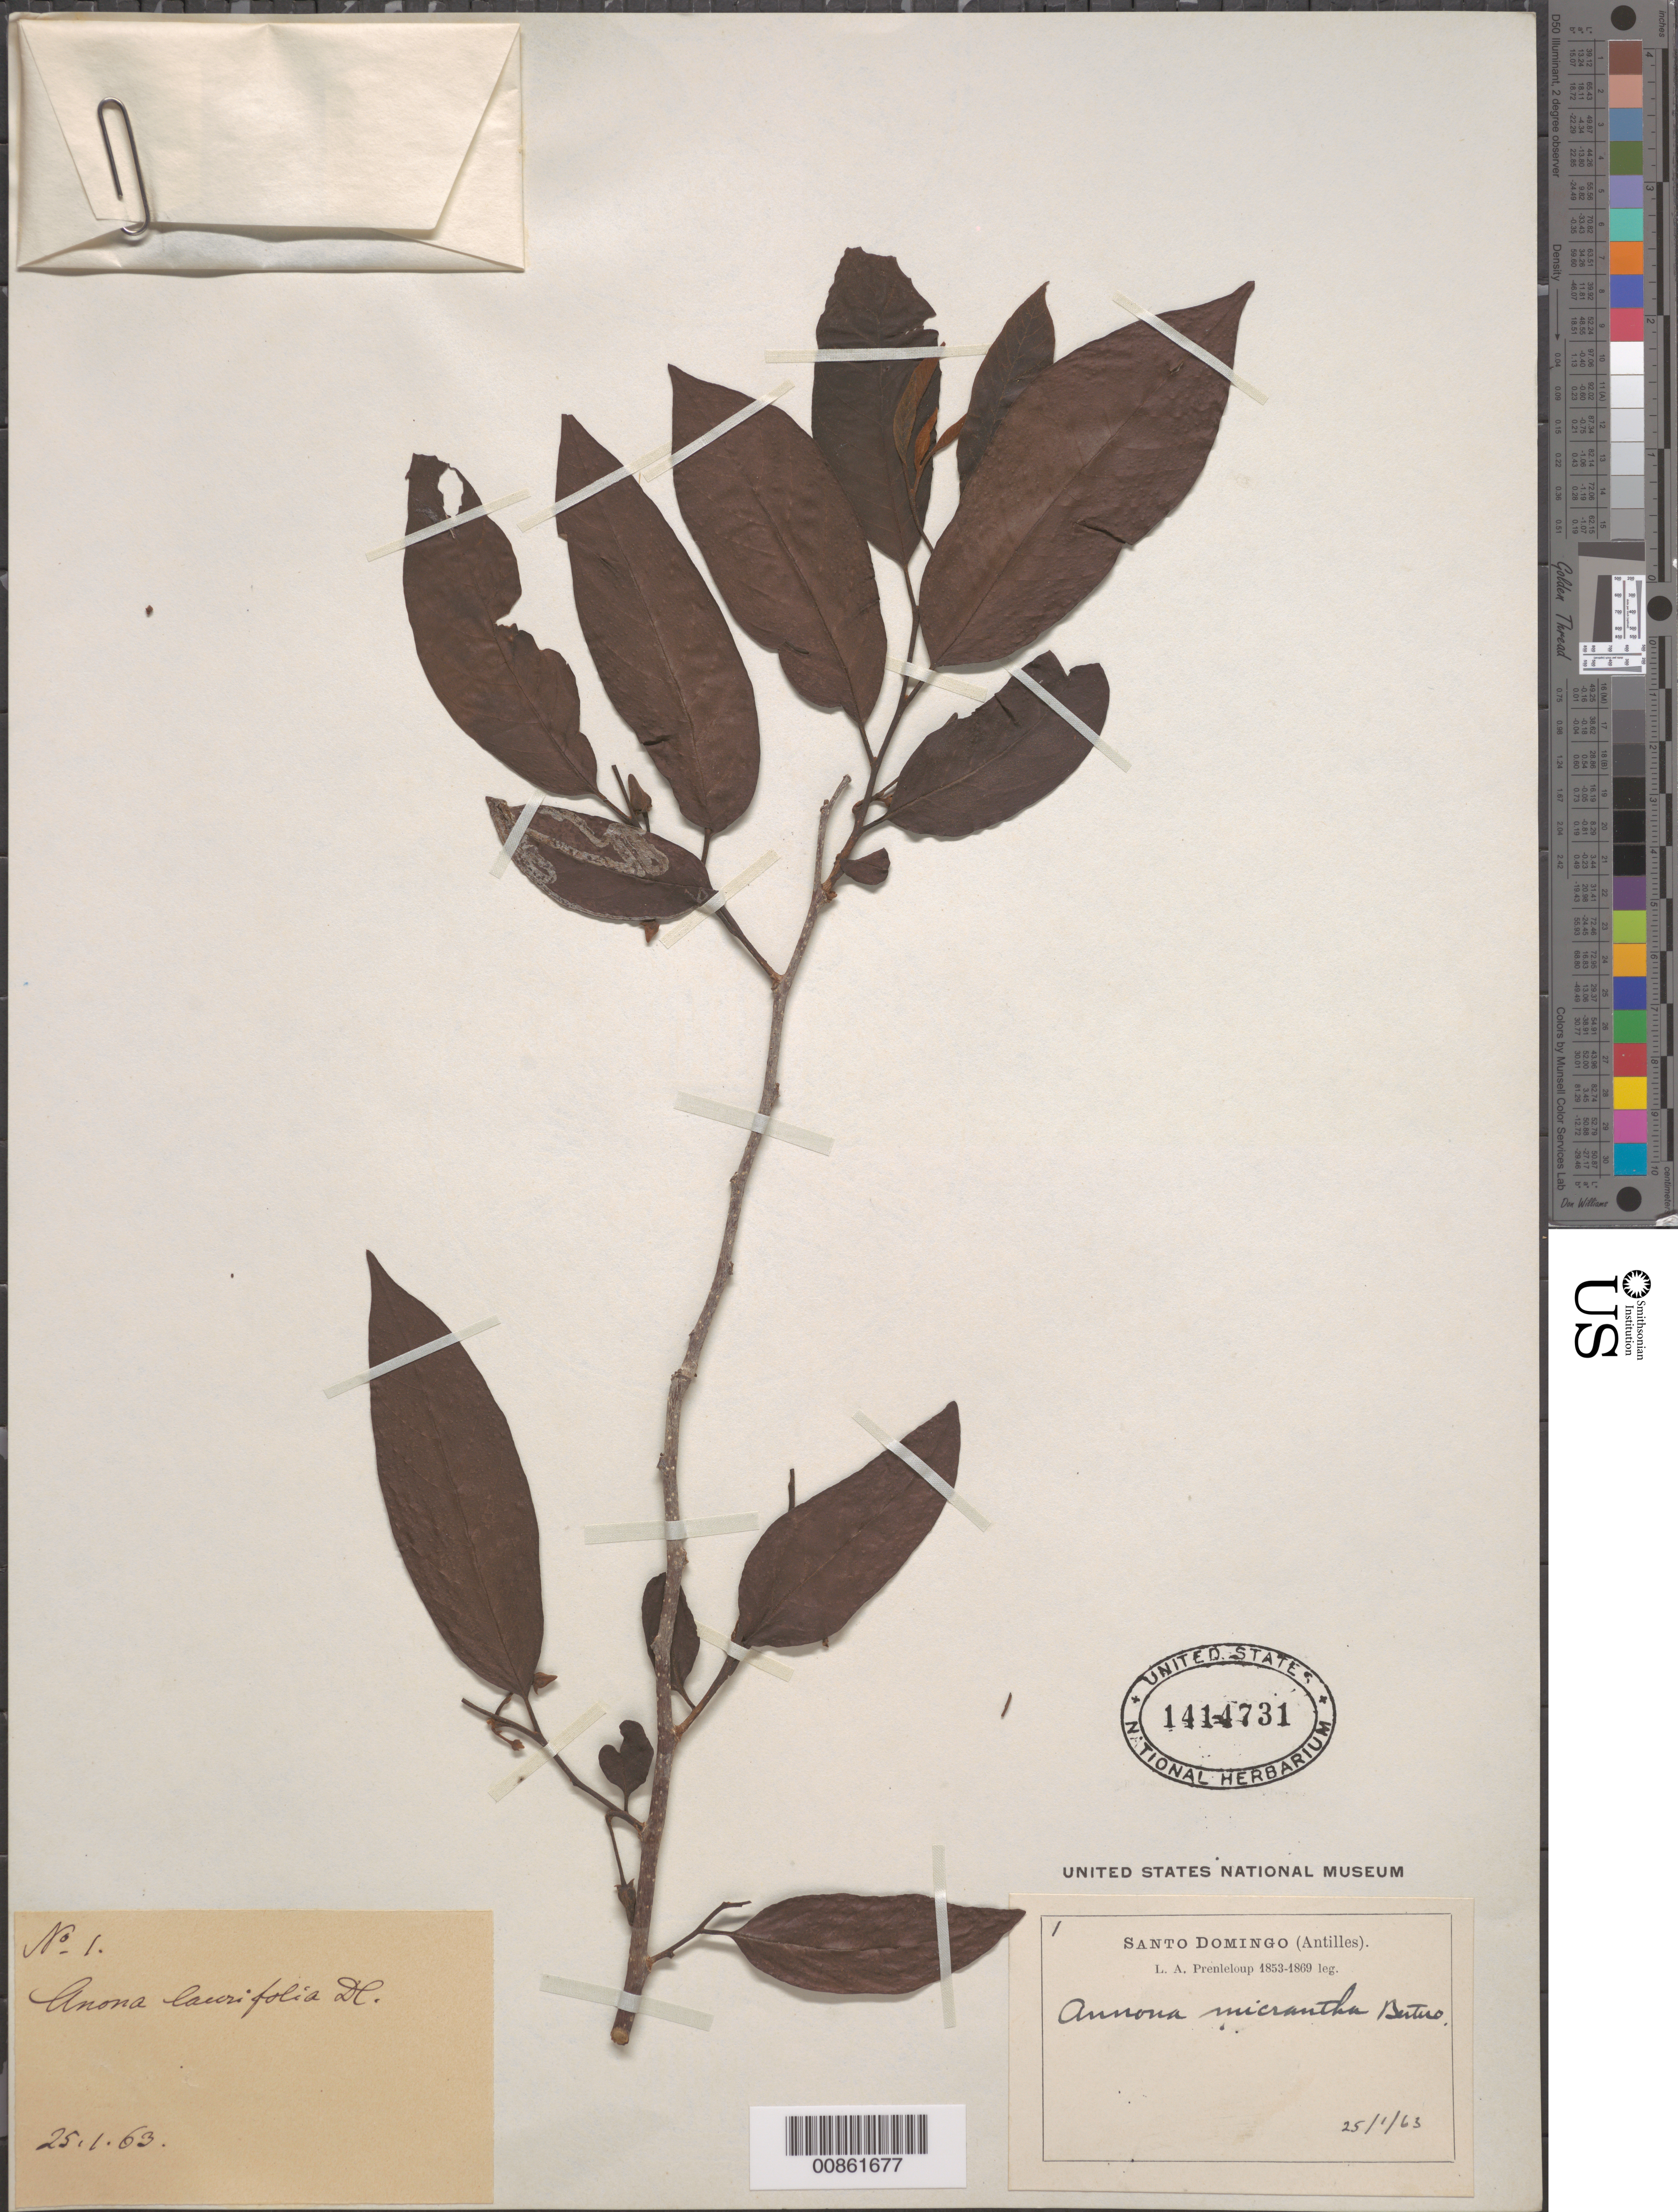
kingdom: Plantae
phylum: Tracheophyta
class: Magnoliopsida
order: Magnoliales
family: Annonaceae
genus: Annona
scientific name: Annona micrantha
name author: Bertero ex Spreng.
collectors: L. Prenleloup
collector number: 1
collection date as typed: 25 Jan 1863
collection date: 1863-01-25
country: Dominican Republic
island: Hispaniola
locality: Dominican Republic.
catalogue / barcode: US 1414731